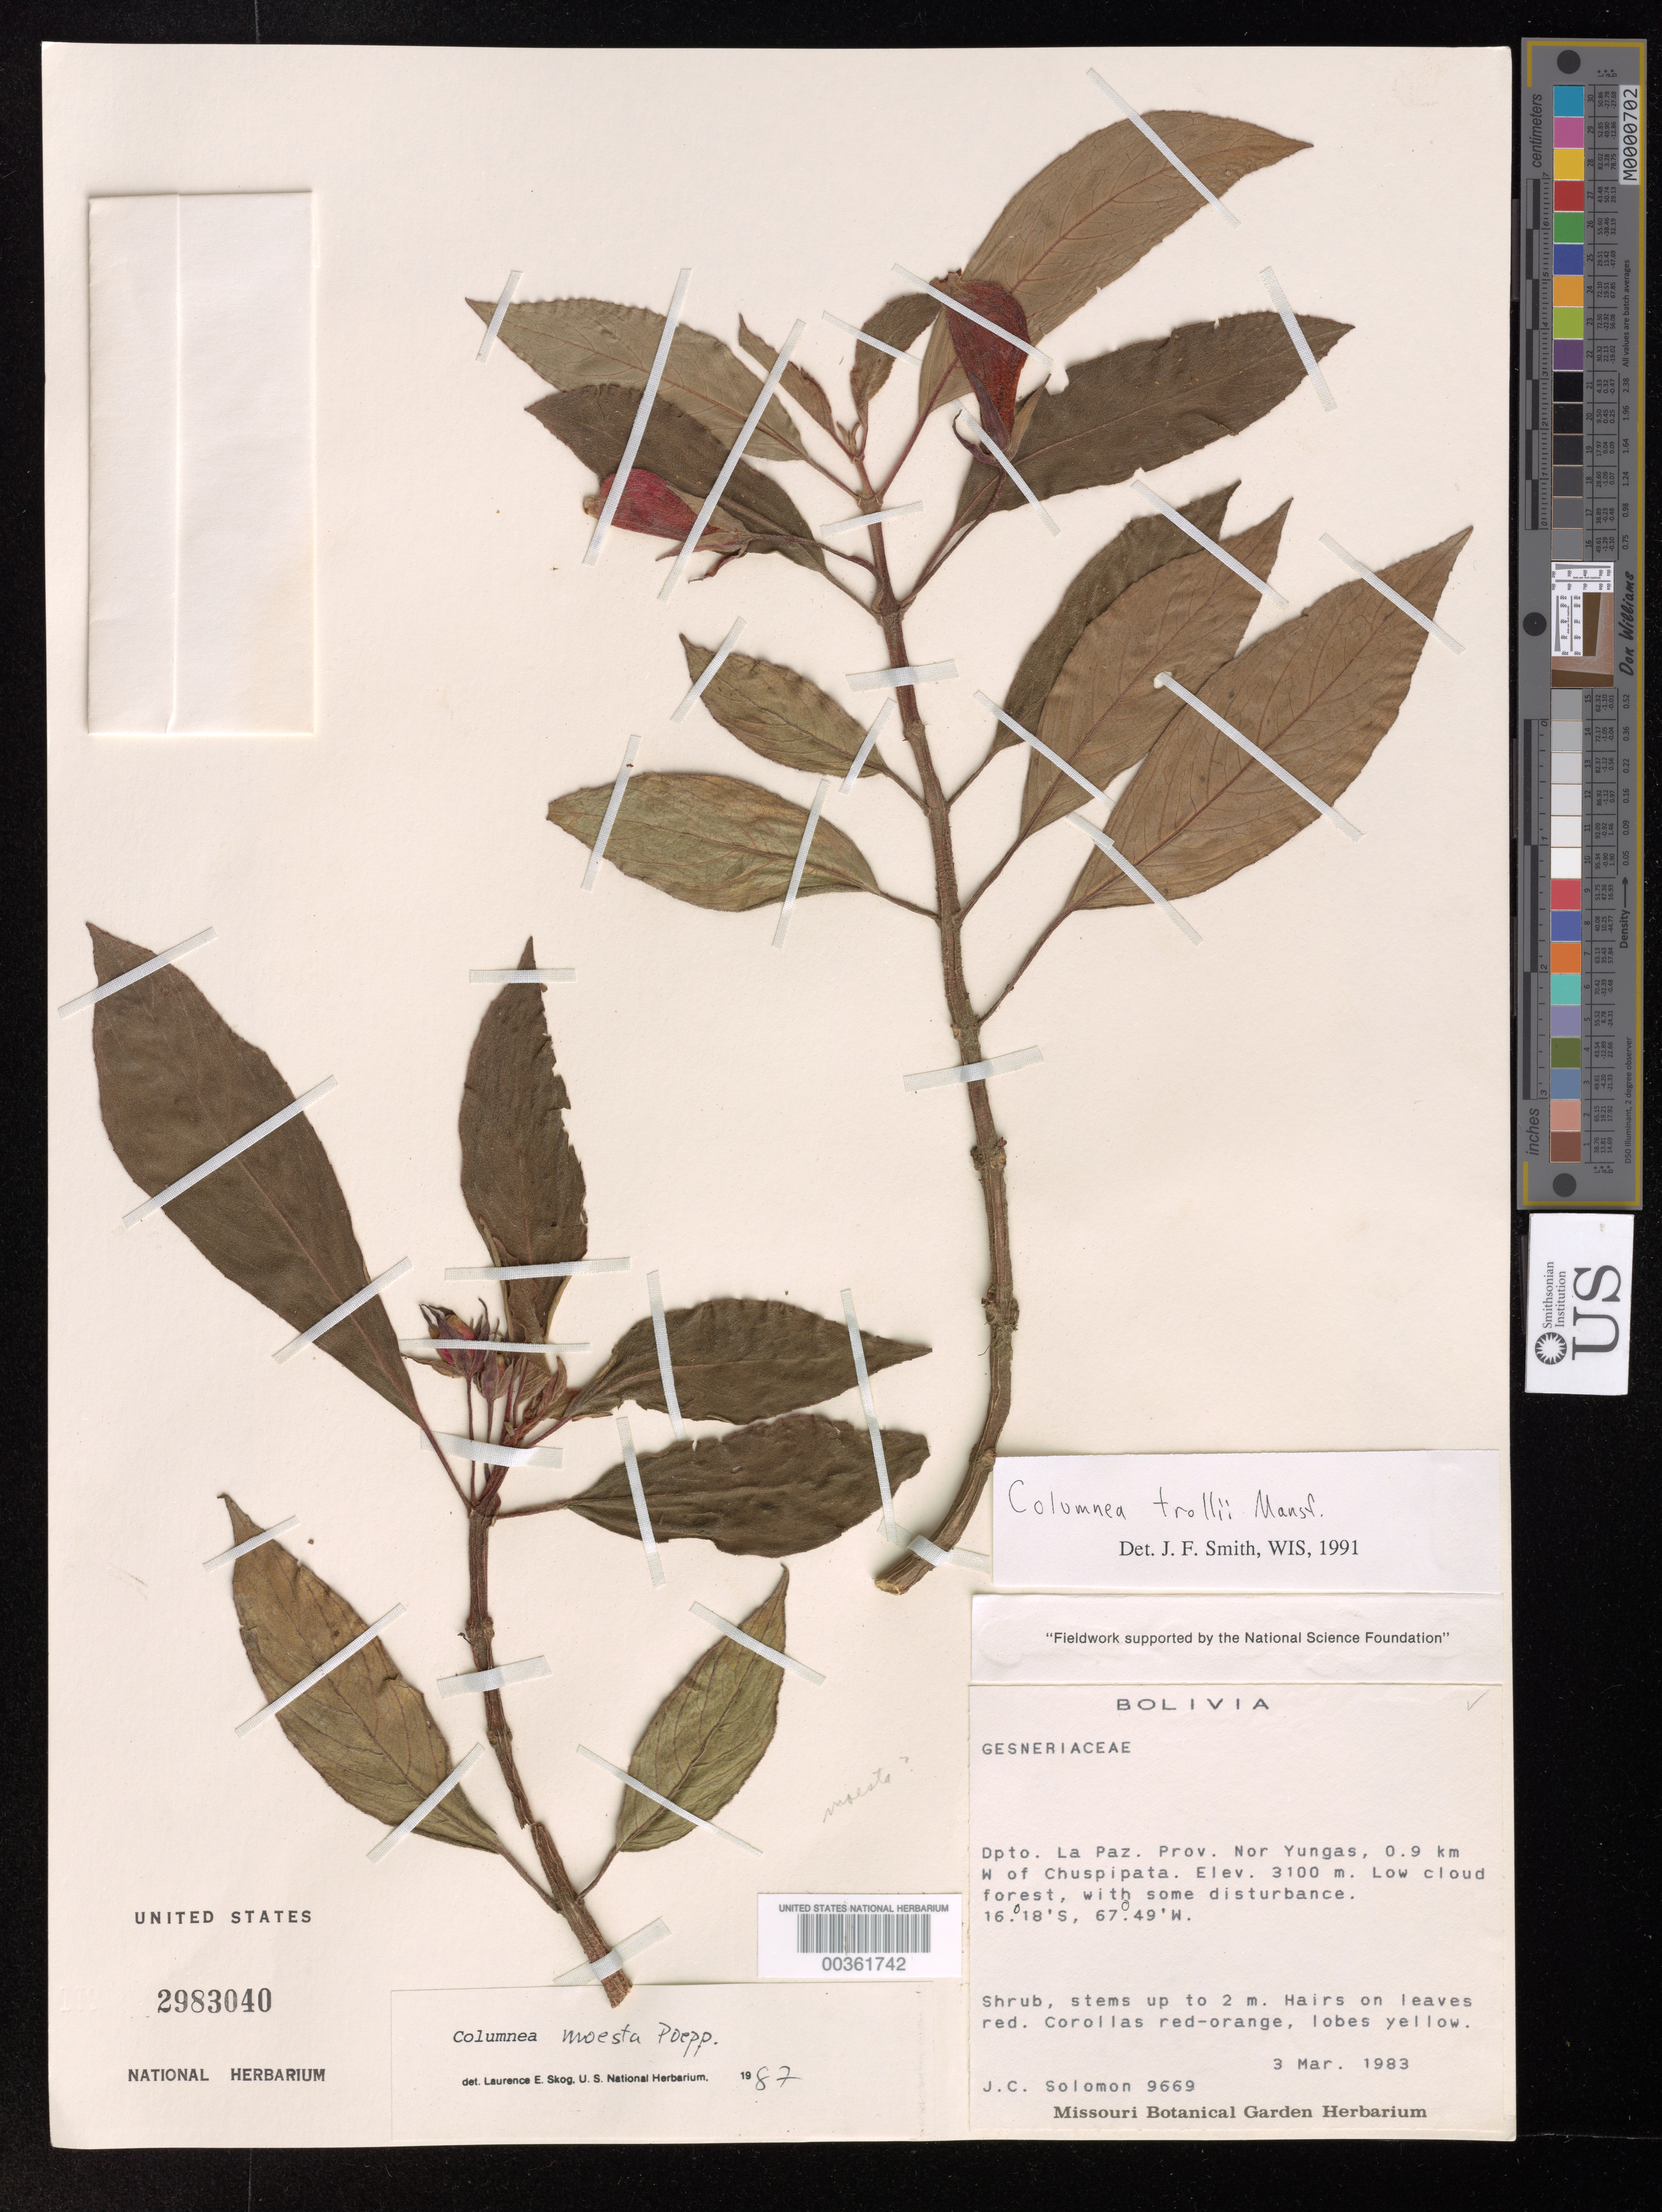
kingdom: Plantae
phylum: Tracheophyta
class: Magnoliopsida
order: Lamiales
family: Gesneriaceae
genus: Columnea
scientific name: Columnea trollii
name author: Mansf.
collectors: J. C. Solomon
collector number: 9669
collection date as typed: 03 Mar 1983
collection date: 1983-03-03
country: Bolivia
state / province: La Paz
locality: Prov. Nor Yungas, 0.9 km W of Chuspipata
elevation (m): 3100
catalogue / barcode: US 2983040